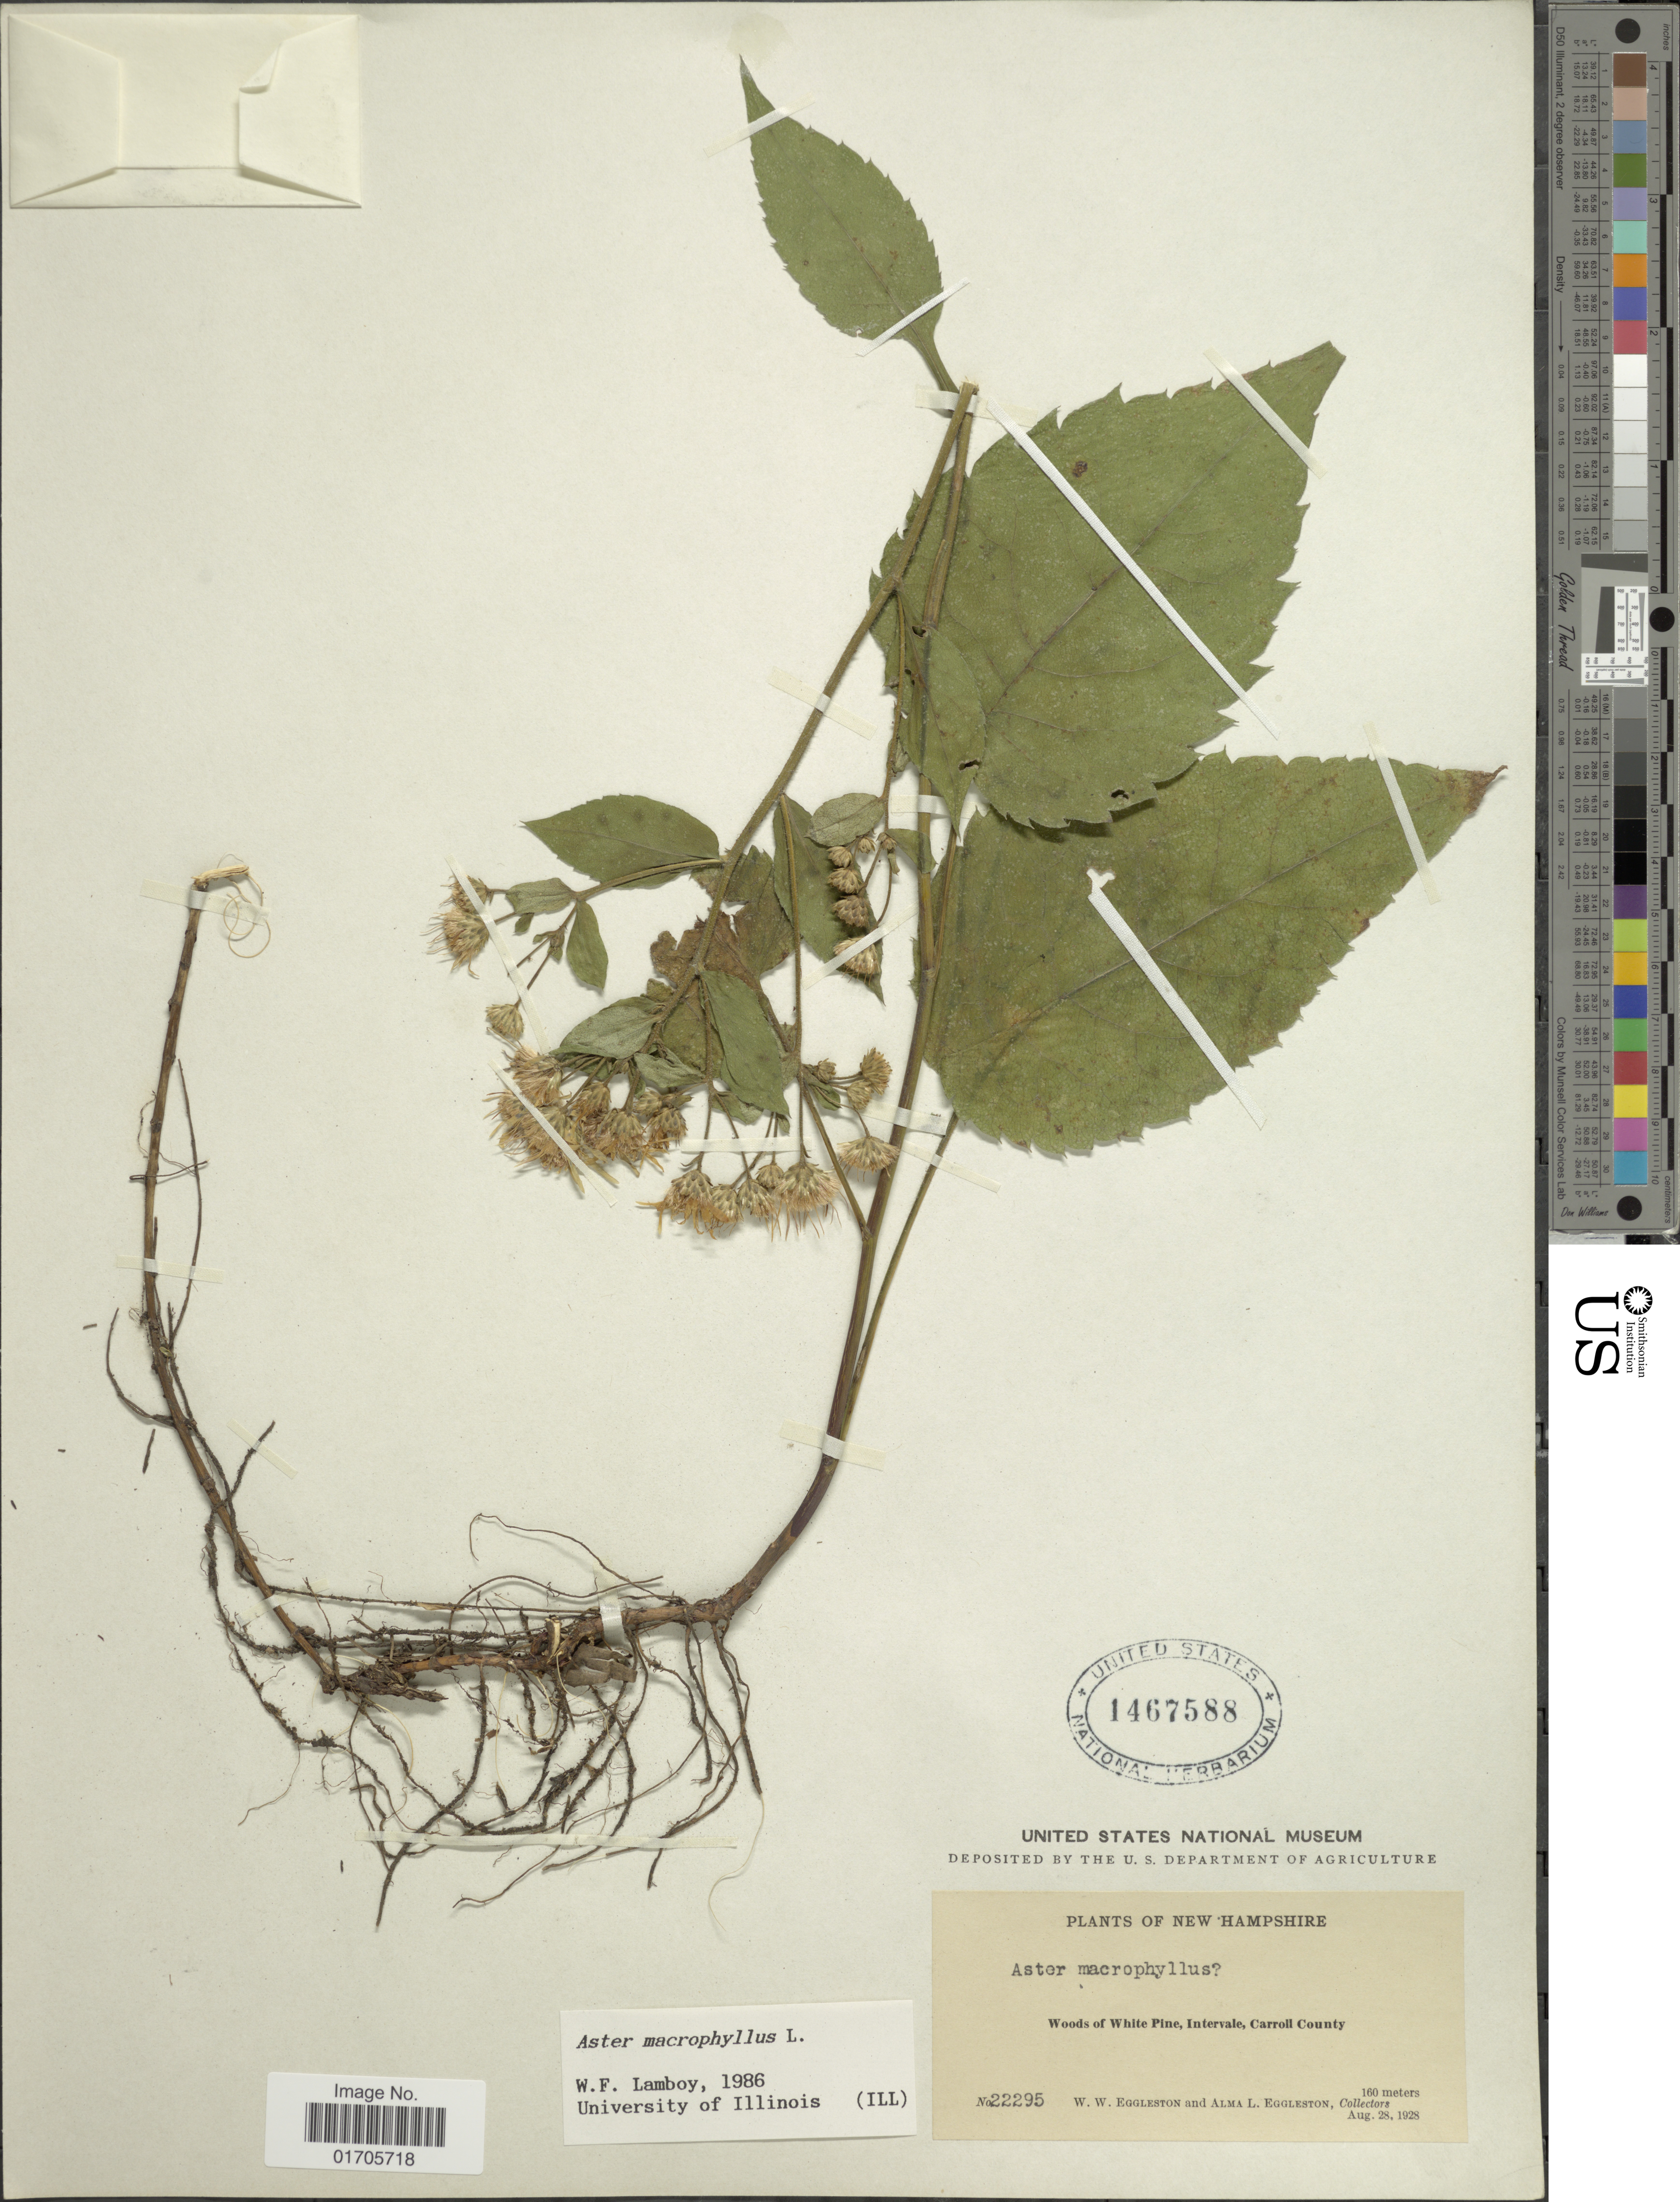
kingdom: Plantae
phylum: Tracheophyta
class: Magnoliopsida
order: Asterales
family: Asteraceae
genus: Eurybia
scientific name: Eurybia macrophylla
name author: (L.) Cass.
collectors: W. W. Eggleston & A. Eggleston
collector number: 22295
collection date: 1928-08-28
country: United States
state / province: New Hampshire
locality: New Hampshire. Woods of White Pine, Intervale, Carroll County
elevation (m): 160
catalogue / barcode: US 1467588